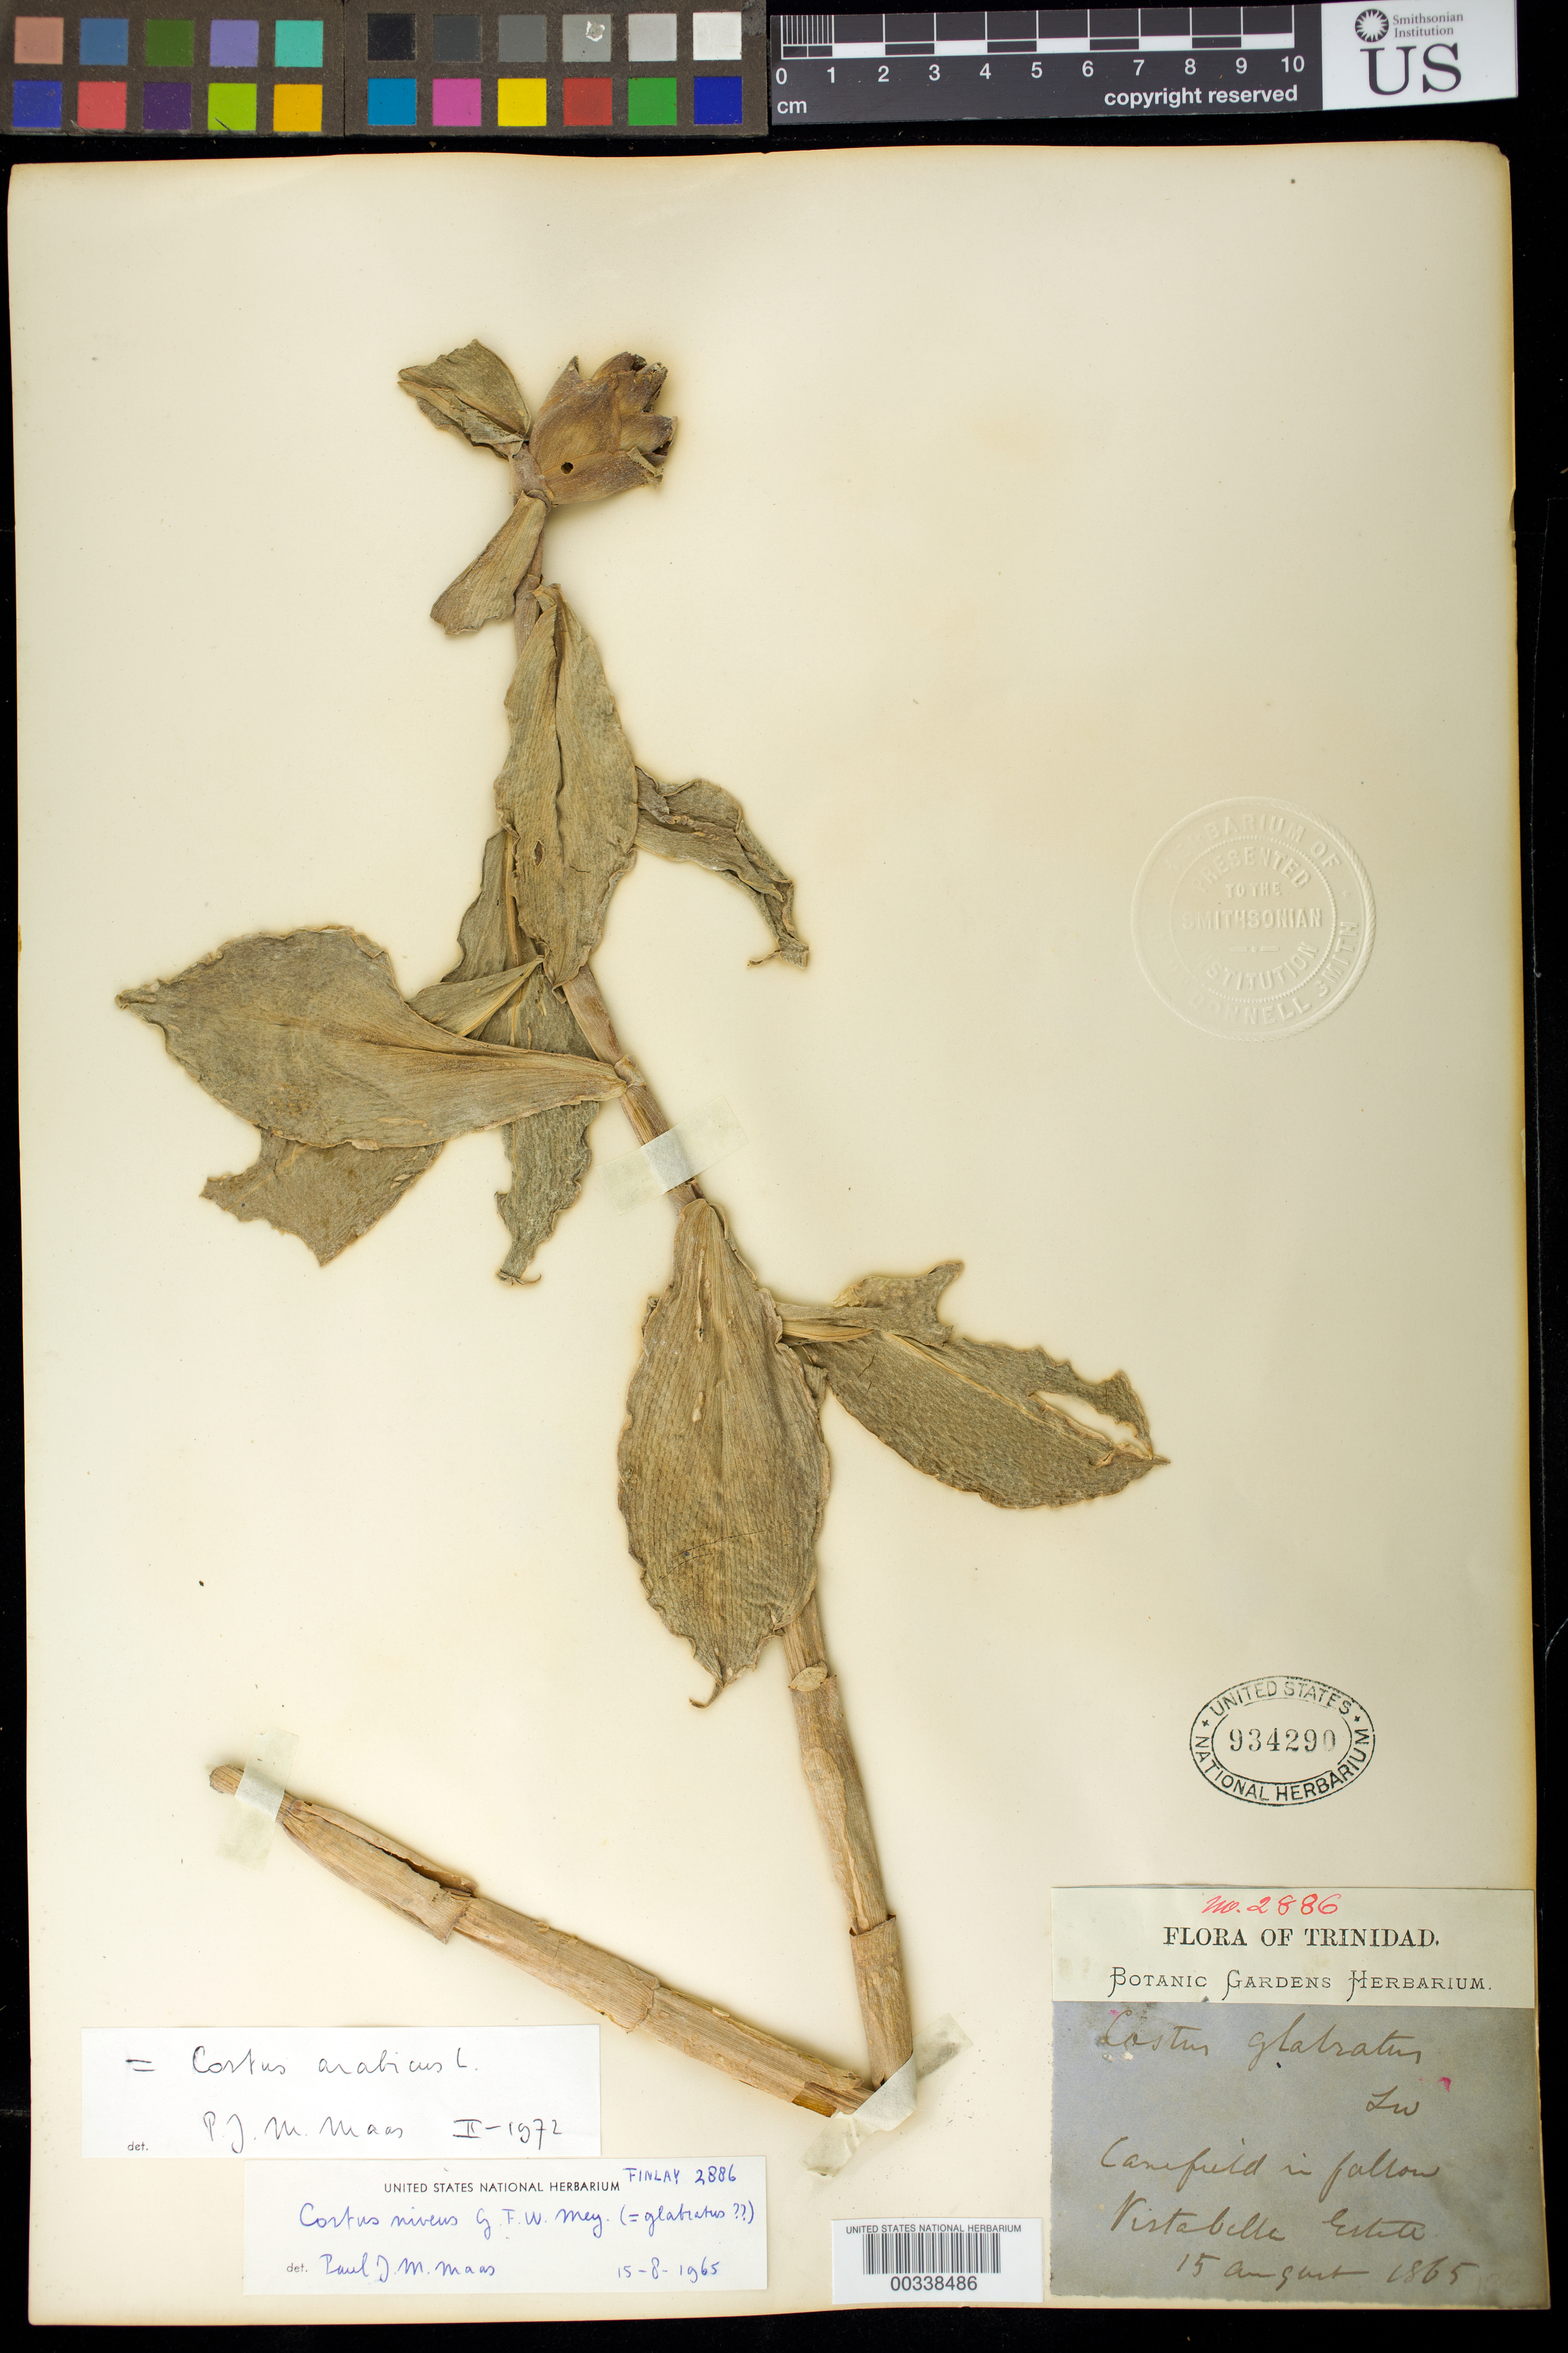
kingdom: Plantae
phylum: Tracheophyta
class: Liliopsida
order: Zingiberales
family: Costaceae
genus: Costus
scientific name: Costus arabicus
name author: L.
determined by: Maas, Paul J. M.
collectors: K. Finlay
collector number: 2886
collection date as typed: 15 Aug 1865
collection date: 1865-08-15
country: Trinidad and Tobago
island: Trinidad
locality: Flora of trinidad, vistabella estate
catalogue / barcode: US 934290